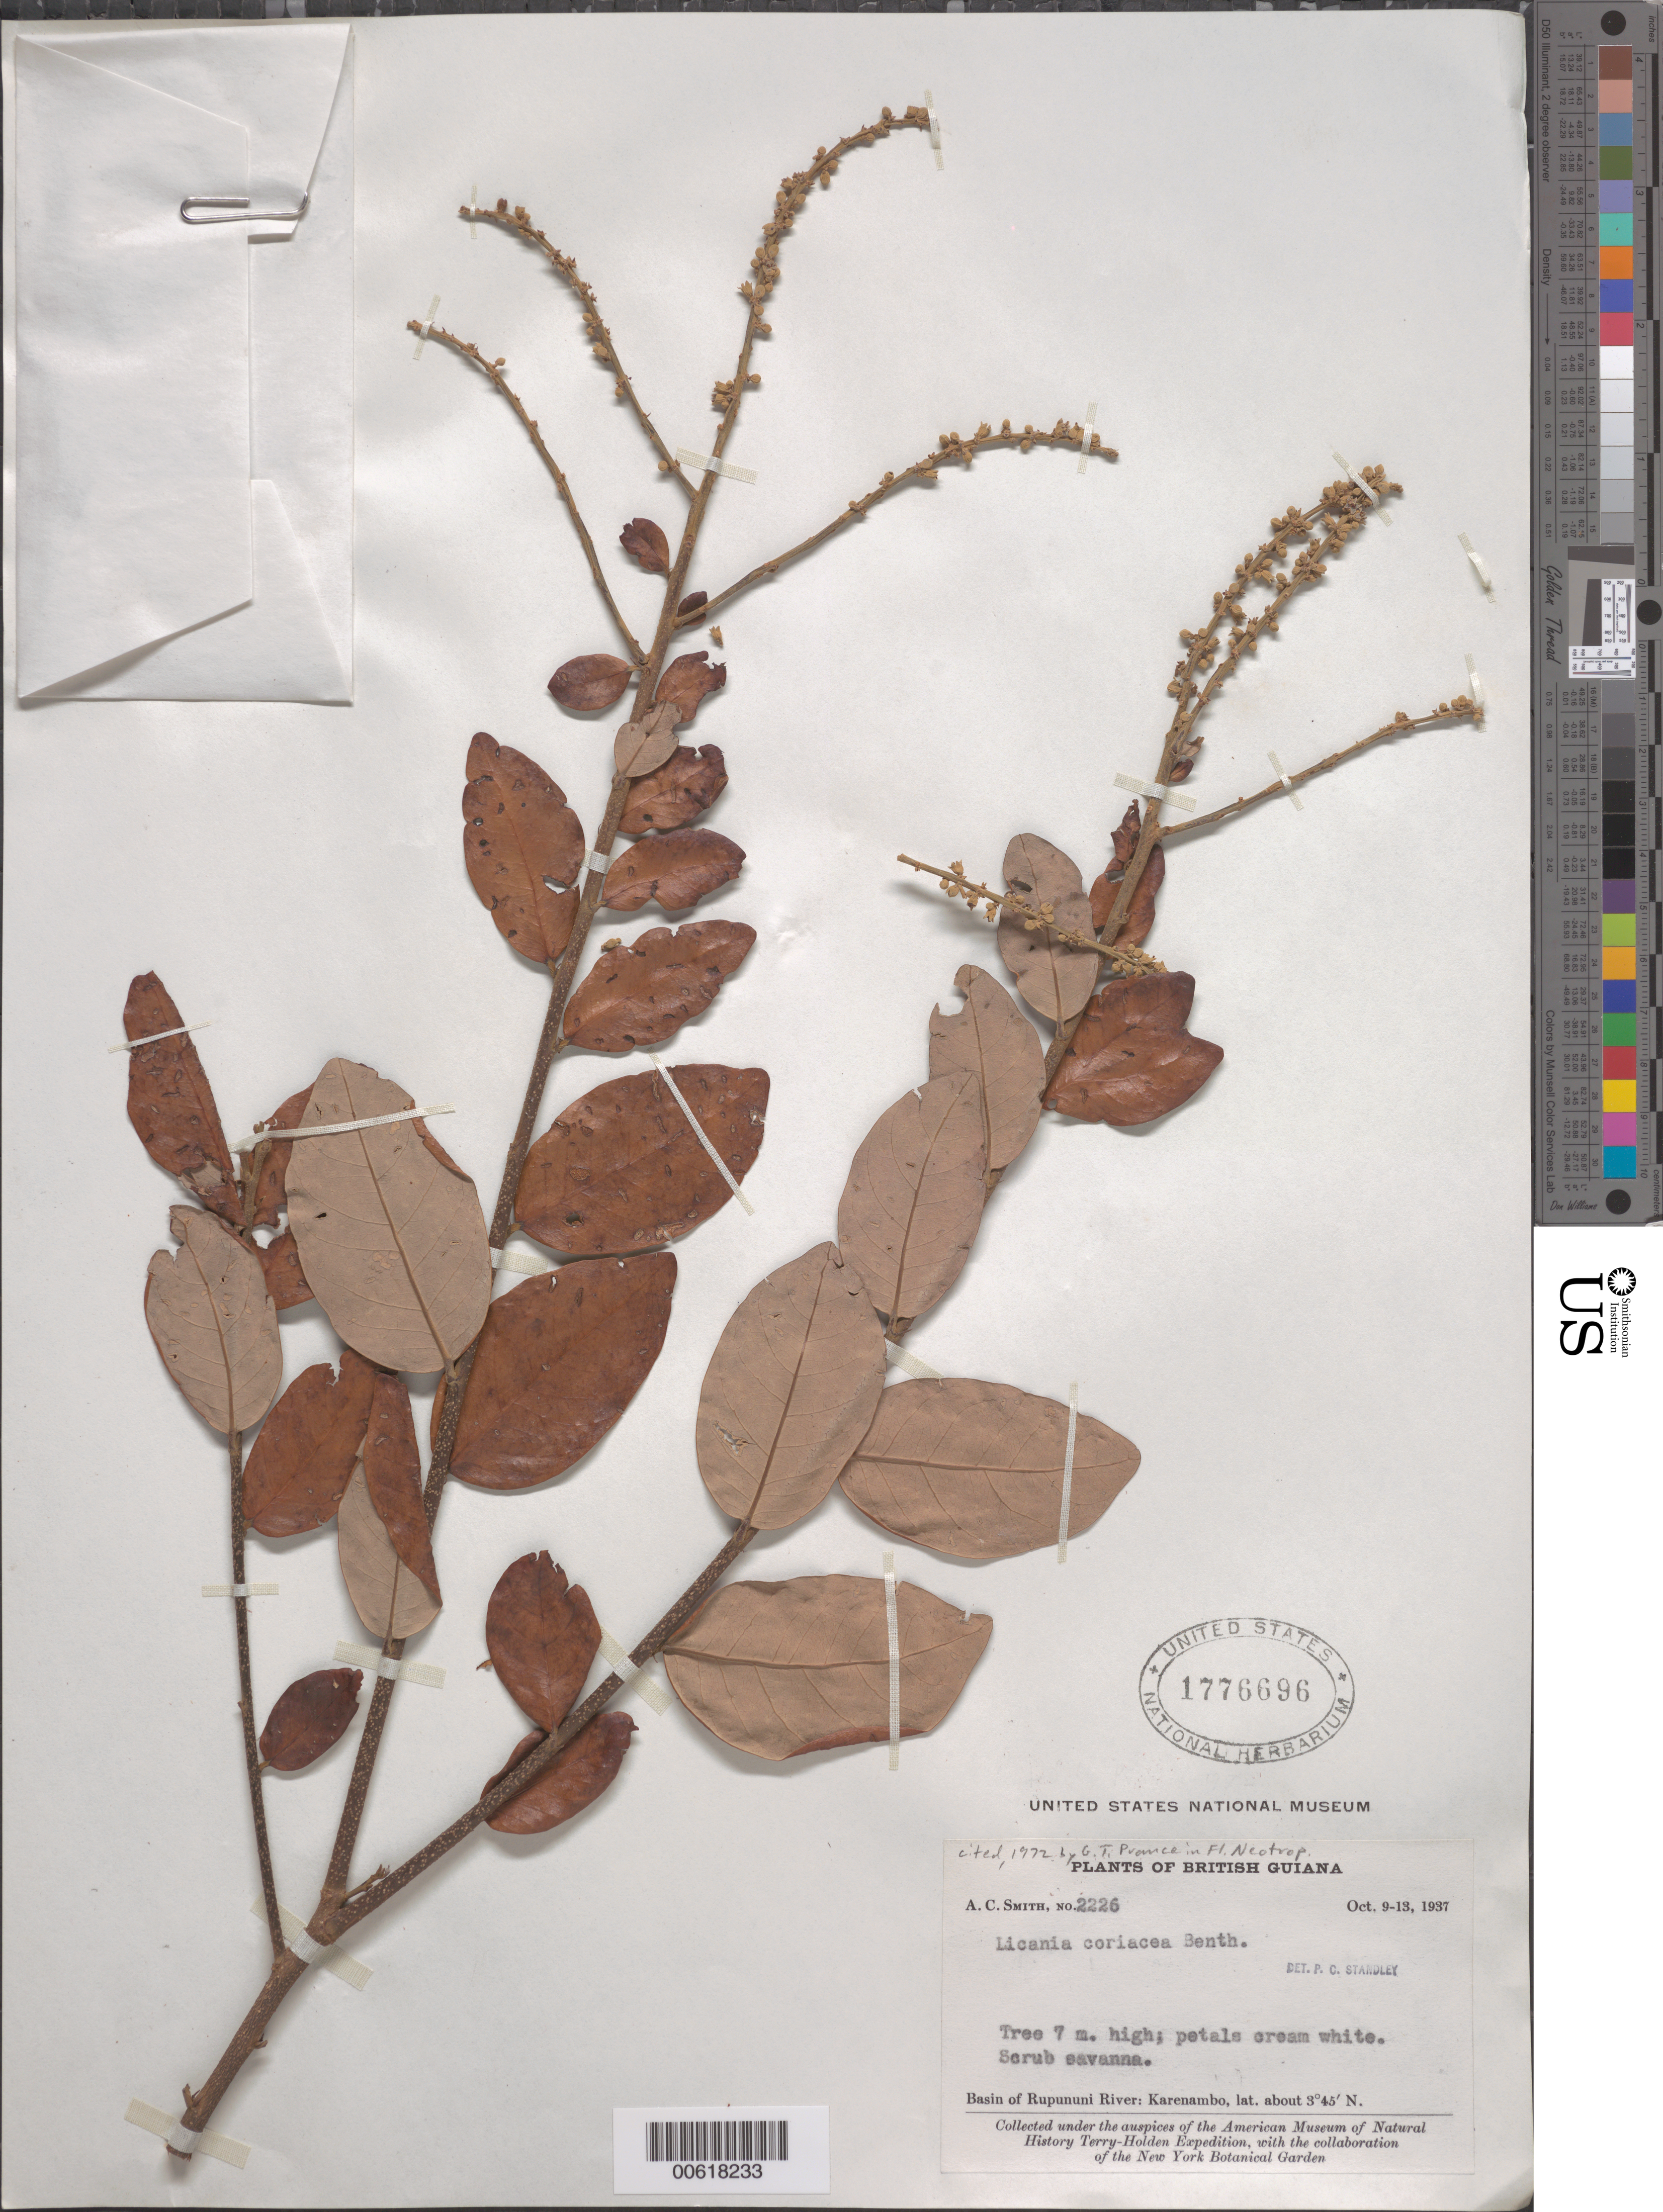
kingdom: Plantae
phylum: Tracheophyta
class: Magnoliopsida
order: Malpighiales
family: Chrysobalanaceae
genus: Licania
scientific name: Licania coriacea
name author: Benth.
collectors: A. C. Smith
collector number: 2226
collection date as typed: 9-Oct-37 to 13-Oct-37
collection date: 1937-10-09/1937-10-13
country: Guyana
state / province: U. Takutu-U. Essequibo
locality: Karanambo, Rupununi River basin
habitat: Scrub savanna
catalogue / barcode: US 1776696